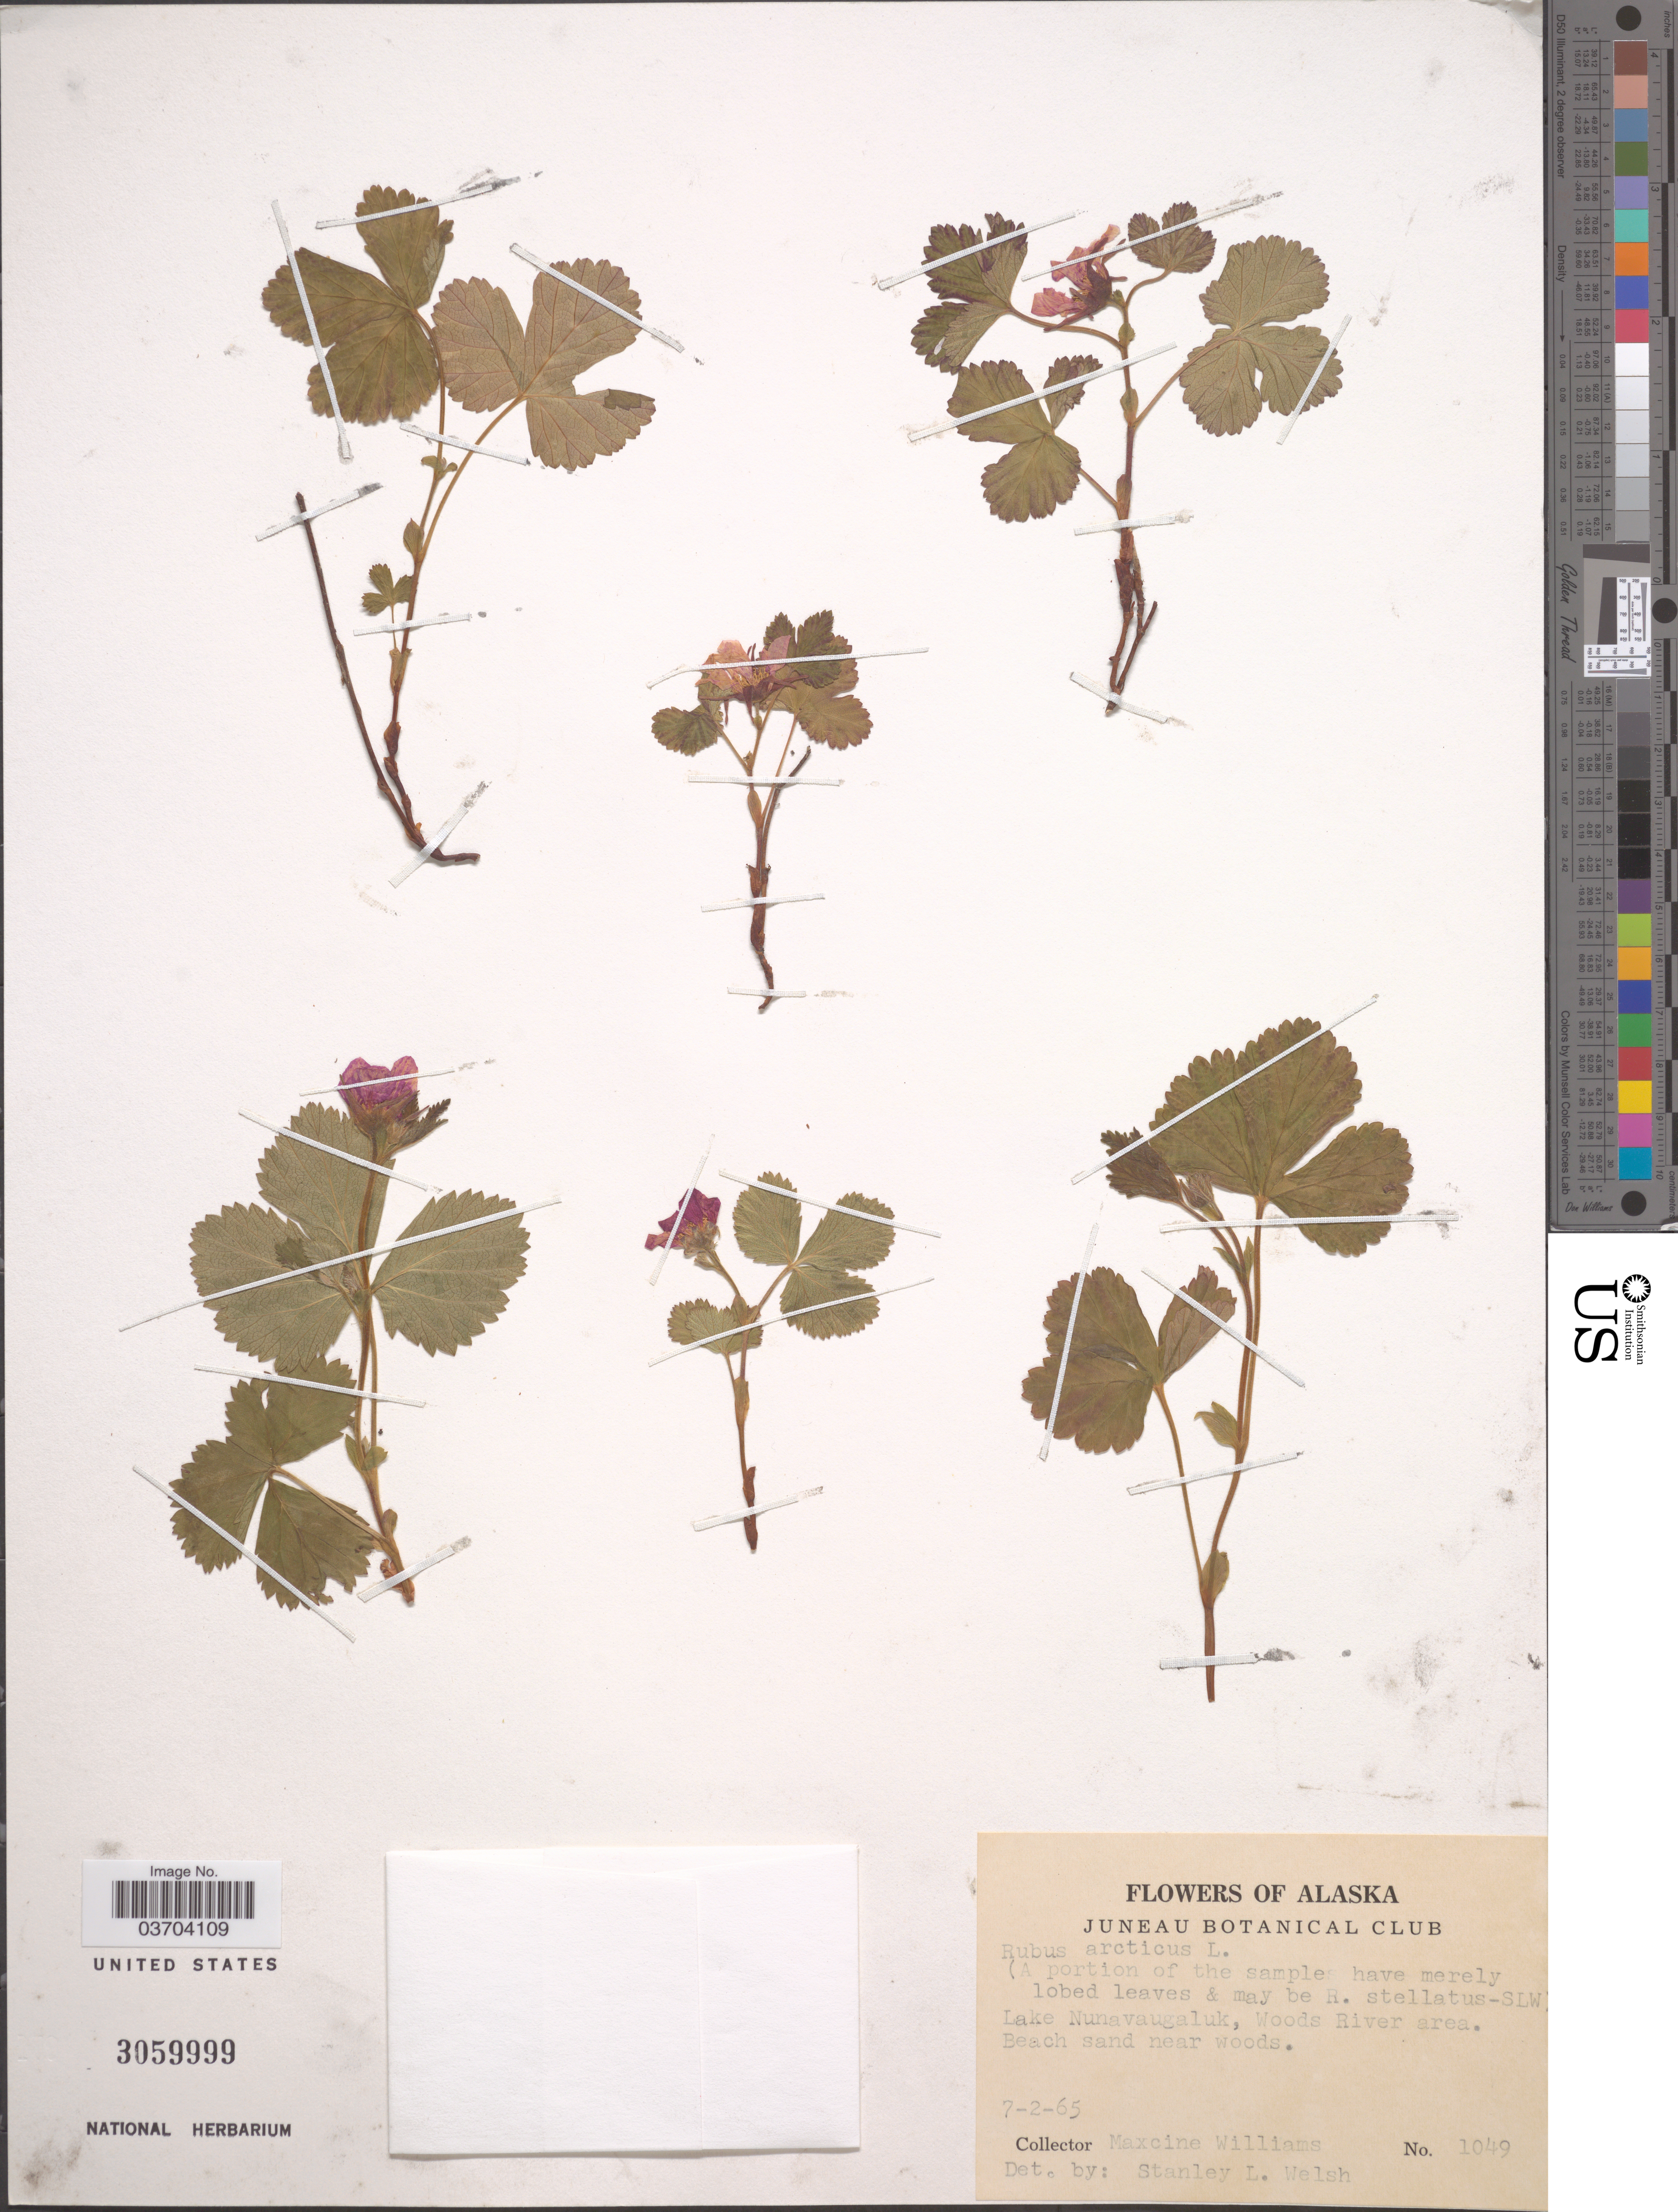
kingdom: Plantae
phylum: Tracheophyta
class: Magnoliopsida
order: Rosales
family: Rosaceae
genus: Rubus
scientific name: Rubus arcticus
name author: L.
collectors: M. Williams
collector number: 1049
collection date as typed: Transcribed d/m/y: 2/7/65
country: United States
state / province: Alaska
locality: Lake Nunavaugaluk, Woods River area.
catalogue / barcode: US 3059999